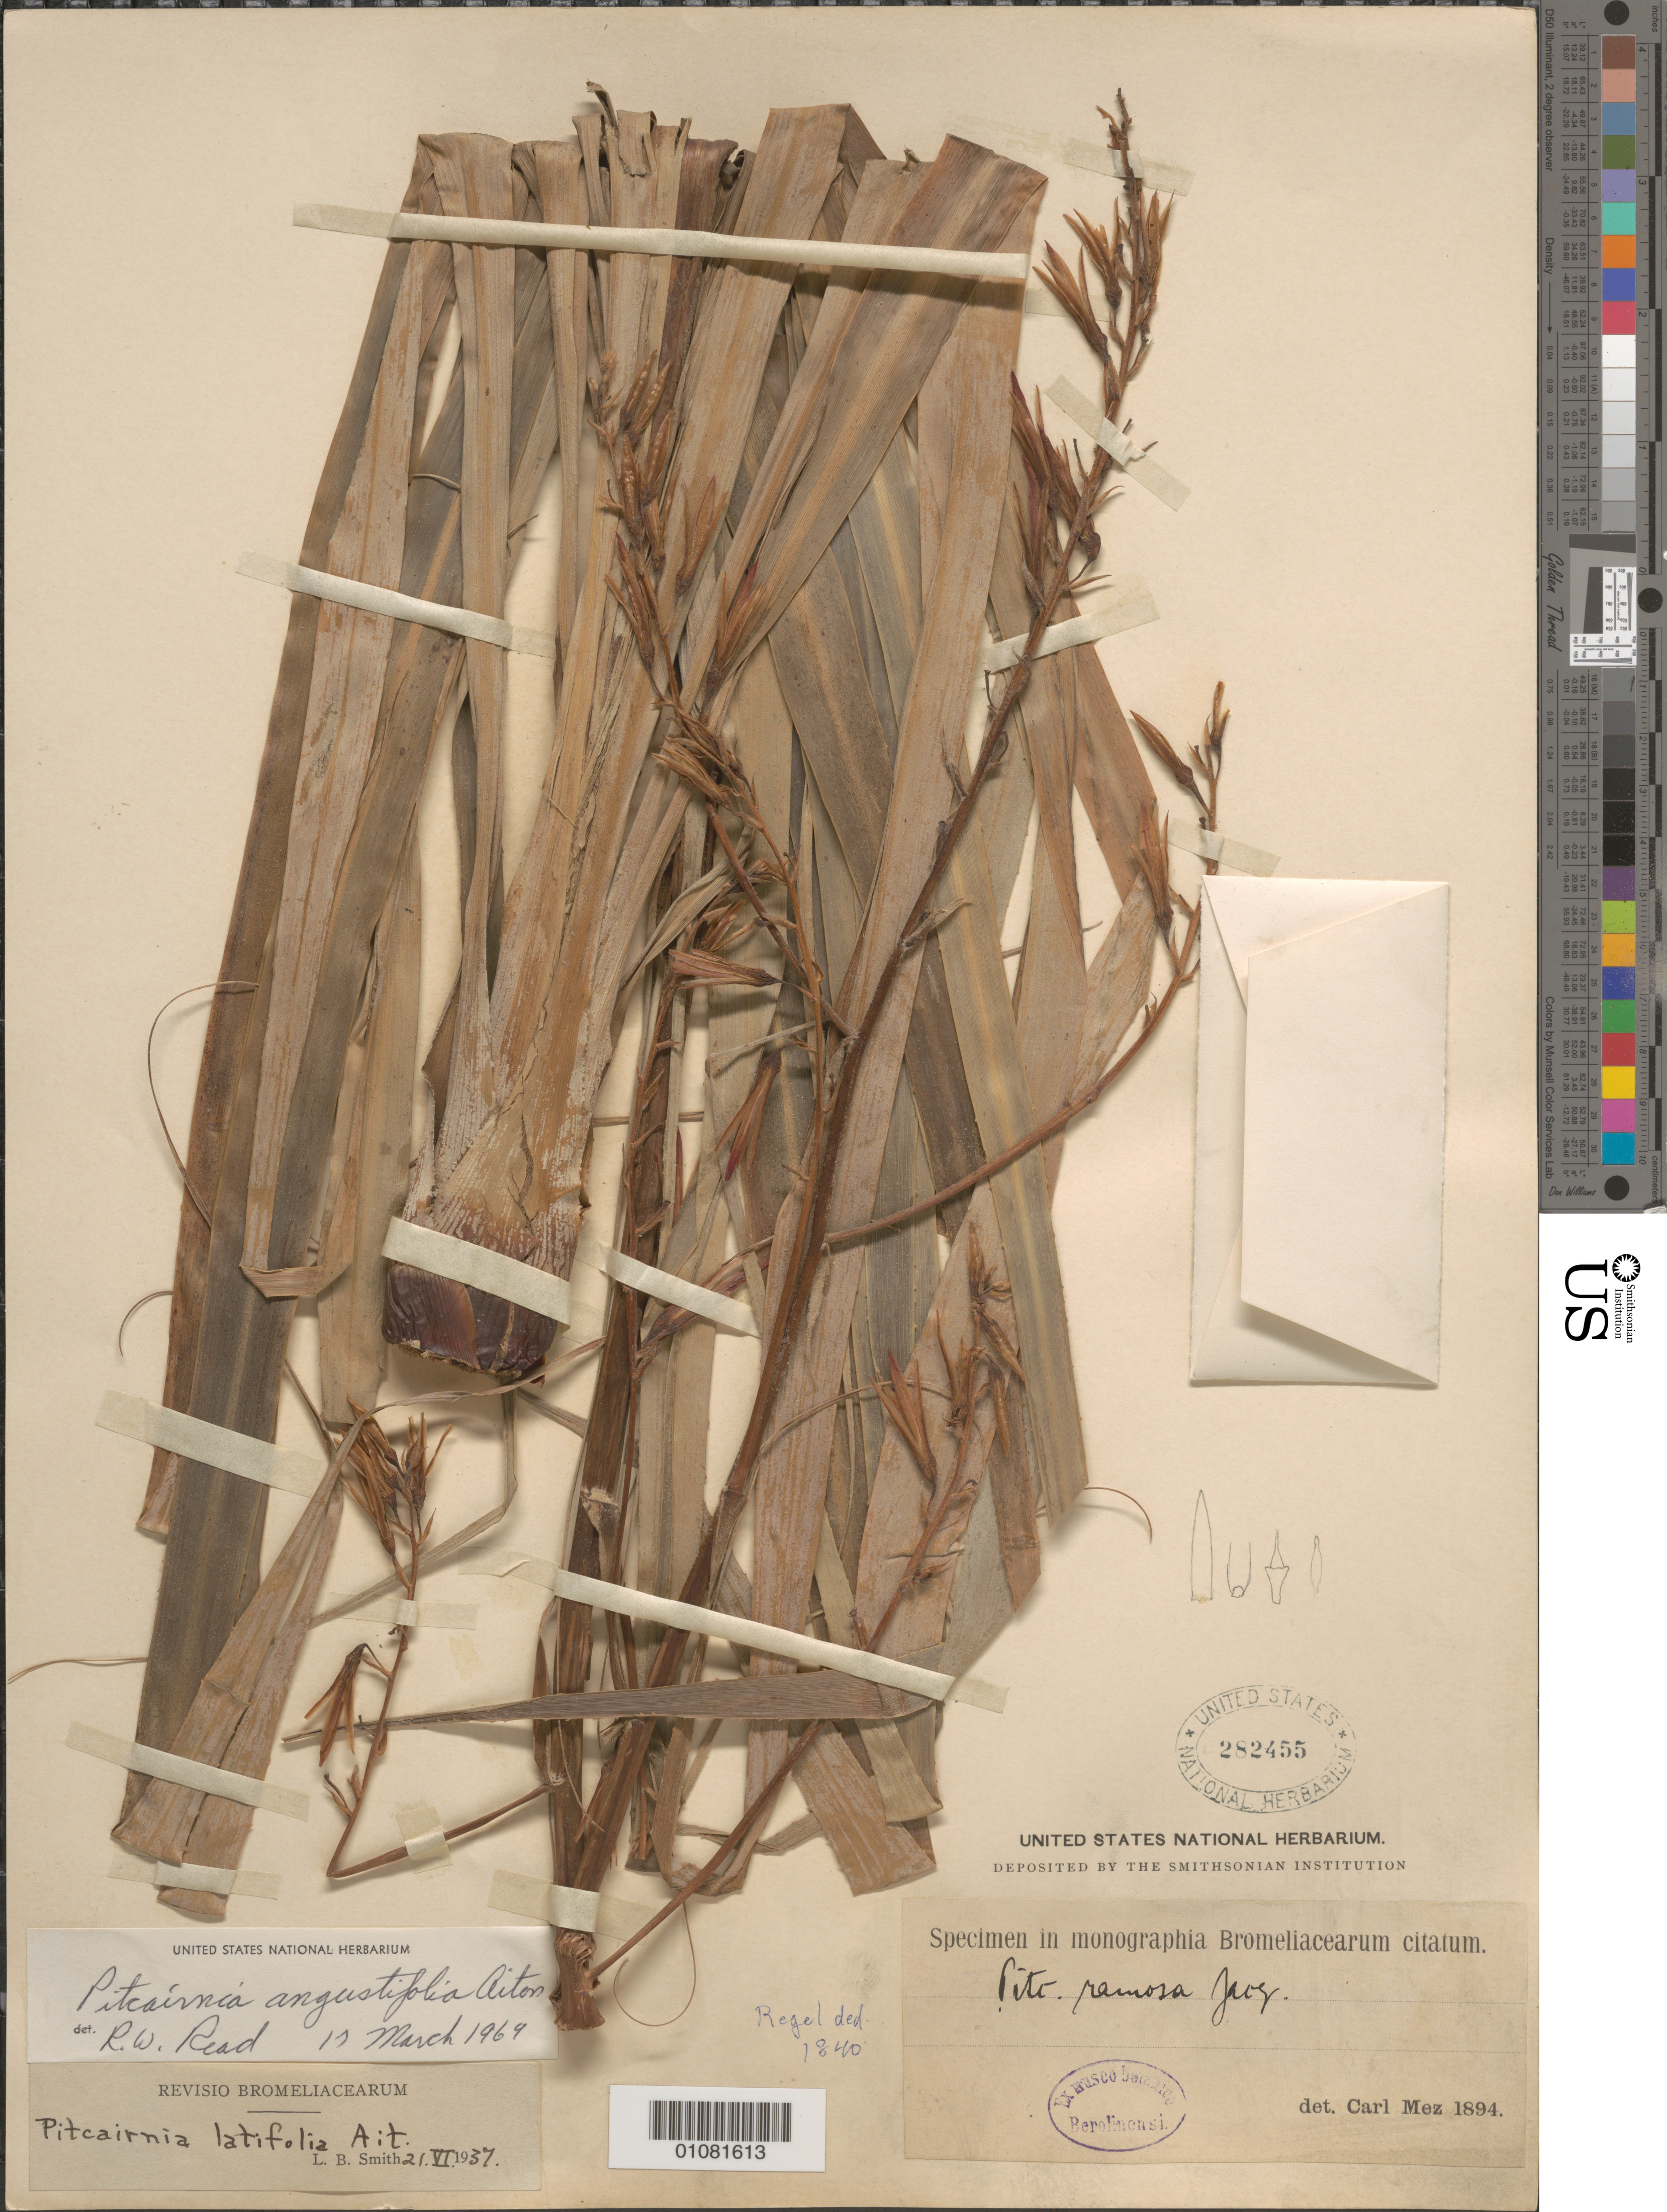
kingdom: Plantae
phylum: Tracheophyta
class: Liliopsida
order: Poales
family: Bromeliaceae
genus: Pitcairnia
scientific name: Pitcairnia angustifolia var. angustifolia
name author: Sol. ex Aiton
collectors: C. C. Mez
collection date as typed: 1895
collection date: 1895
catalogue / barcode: US 282455